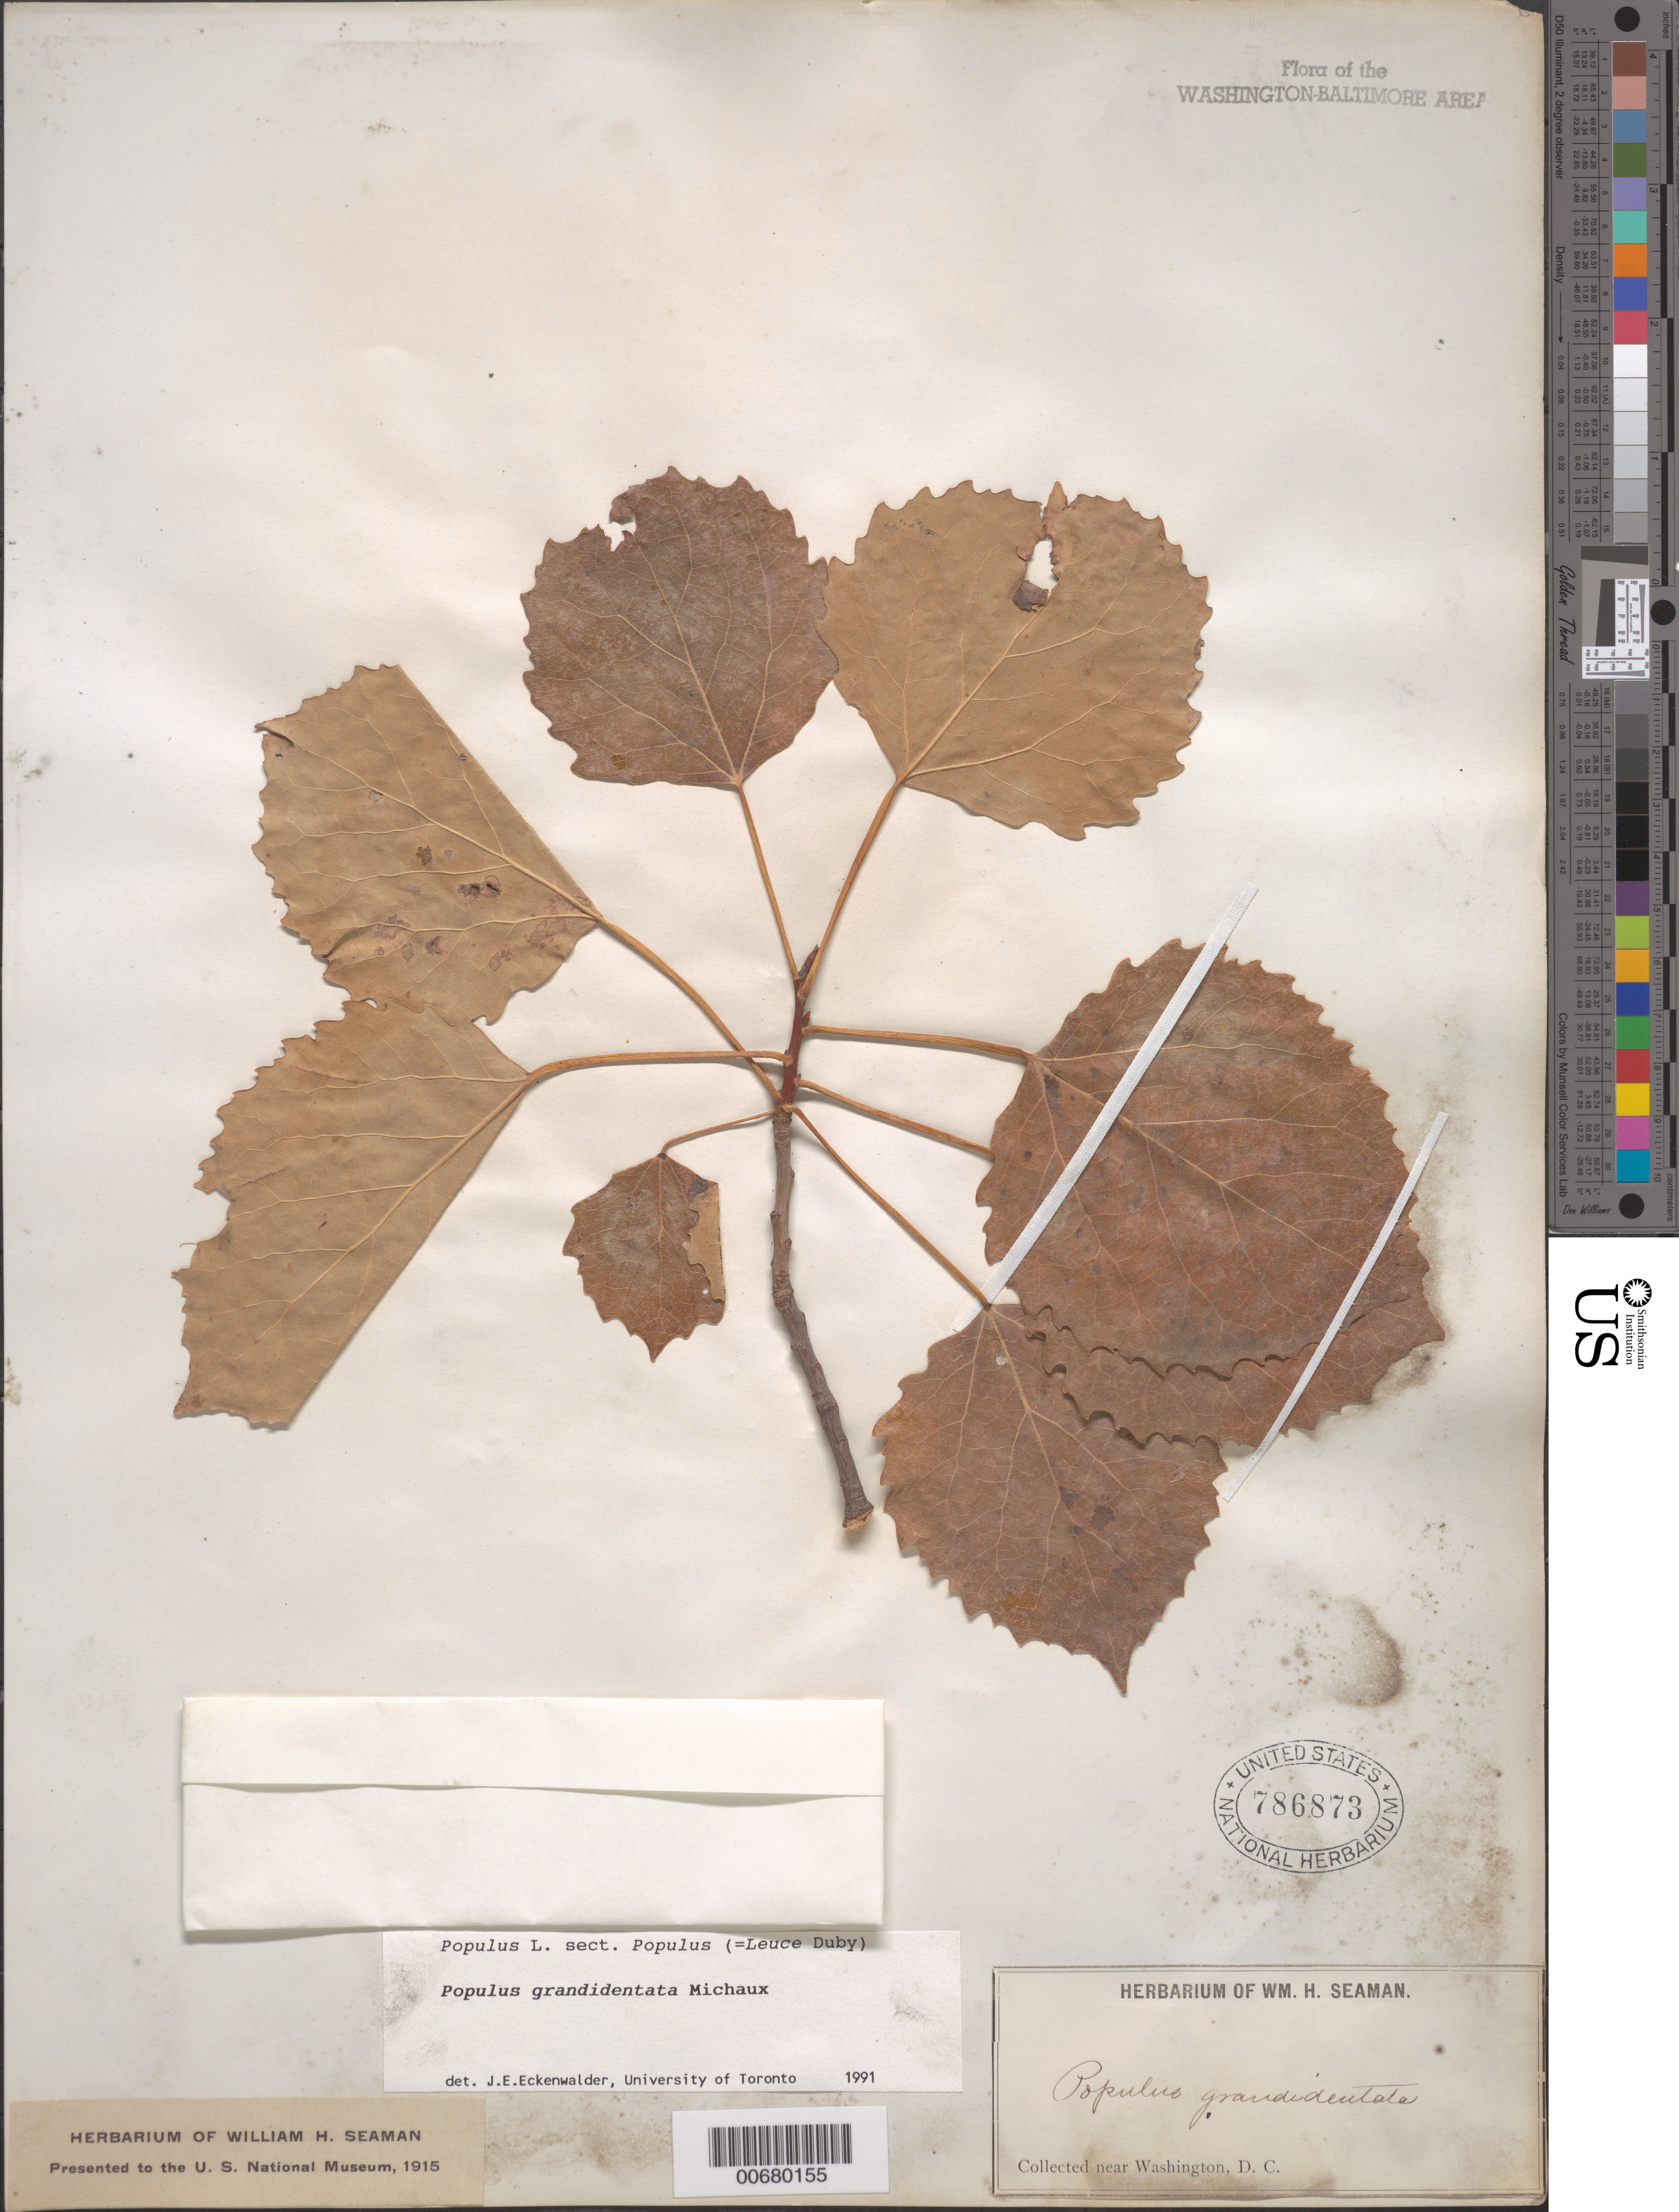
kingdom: Plantae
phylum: Tracheophyta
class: Magnoliopsida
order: Malpighiales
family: Salicaceae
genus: Populus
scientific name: Populus grandidentata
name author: Michx.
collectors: W. Seaman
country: United States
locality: Near Washington D.C.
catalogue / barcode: US 786873